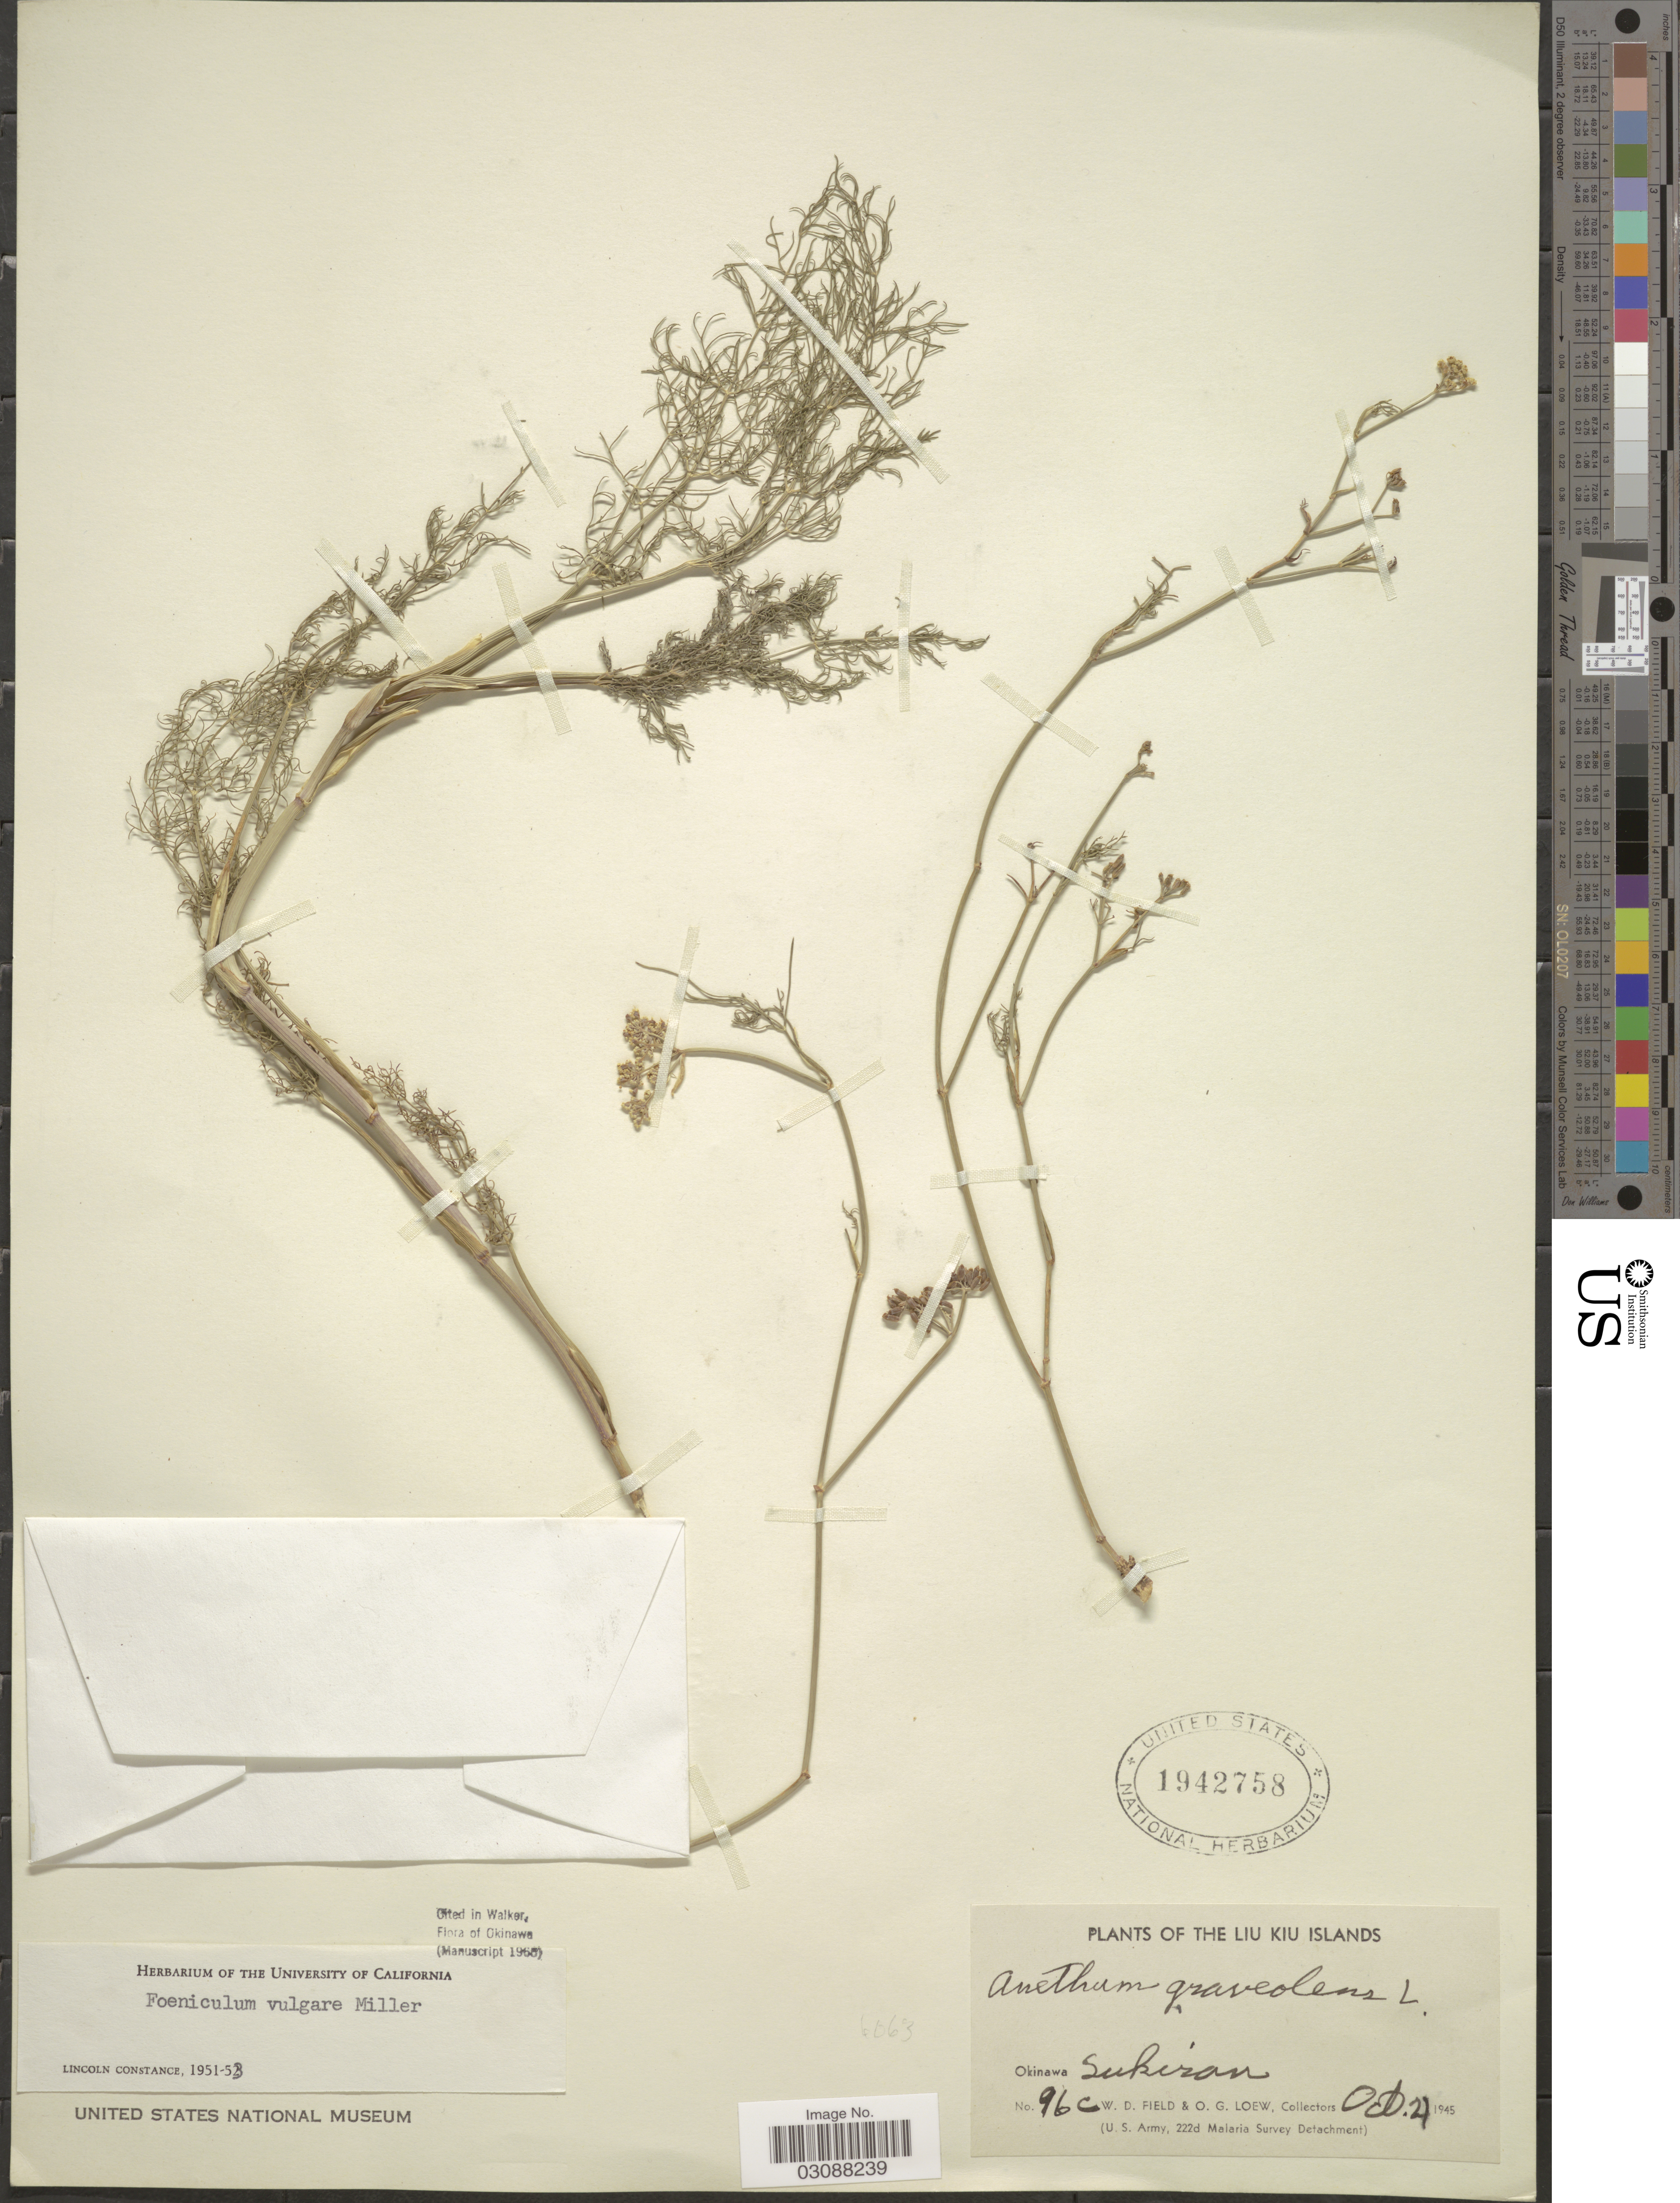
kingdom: Plantae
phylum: Tracheophyta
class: Magnoliopsida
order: Apiales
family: Apiaceae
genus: Foeniculum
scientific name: Foeniculum vulgare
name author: Mill.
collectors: W. D. Field & O. G. Loew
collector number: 96c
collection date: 1945-10-04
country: Japan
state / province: Okinawa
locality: The Liu Kiu Islands. Okinawa Sukiran.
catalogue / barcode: US 1942758